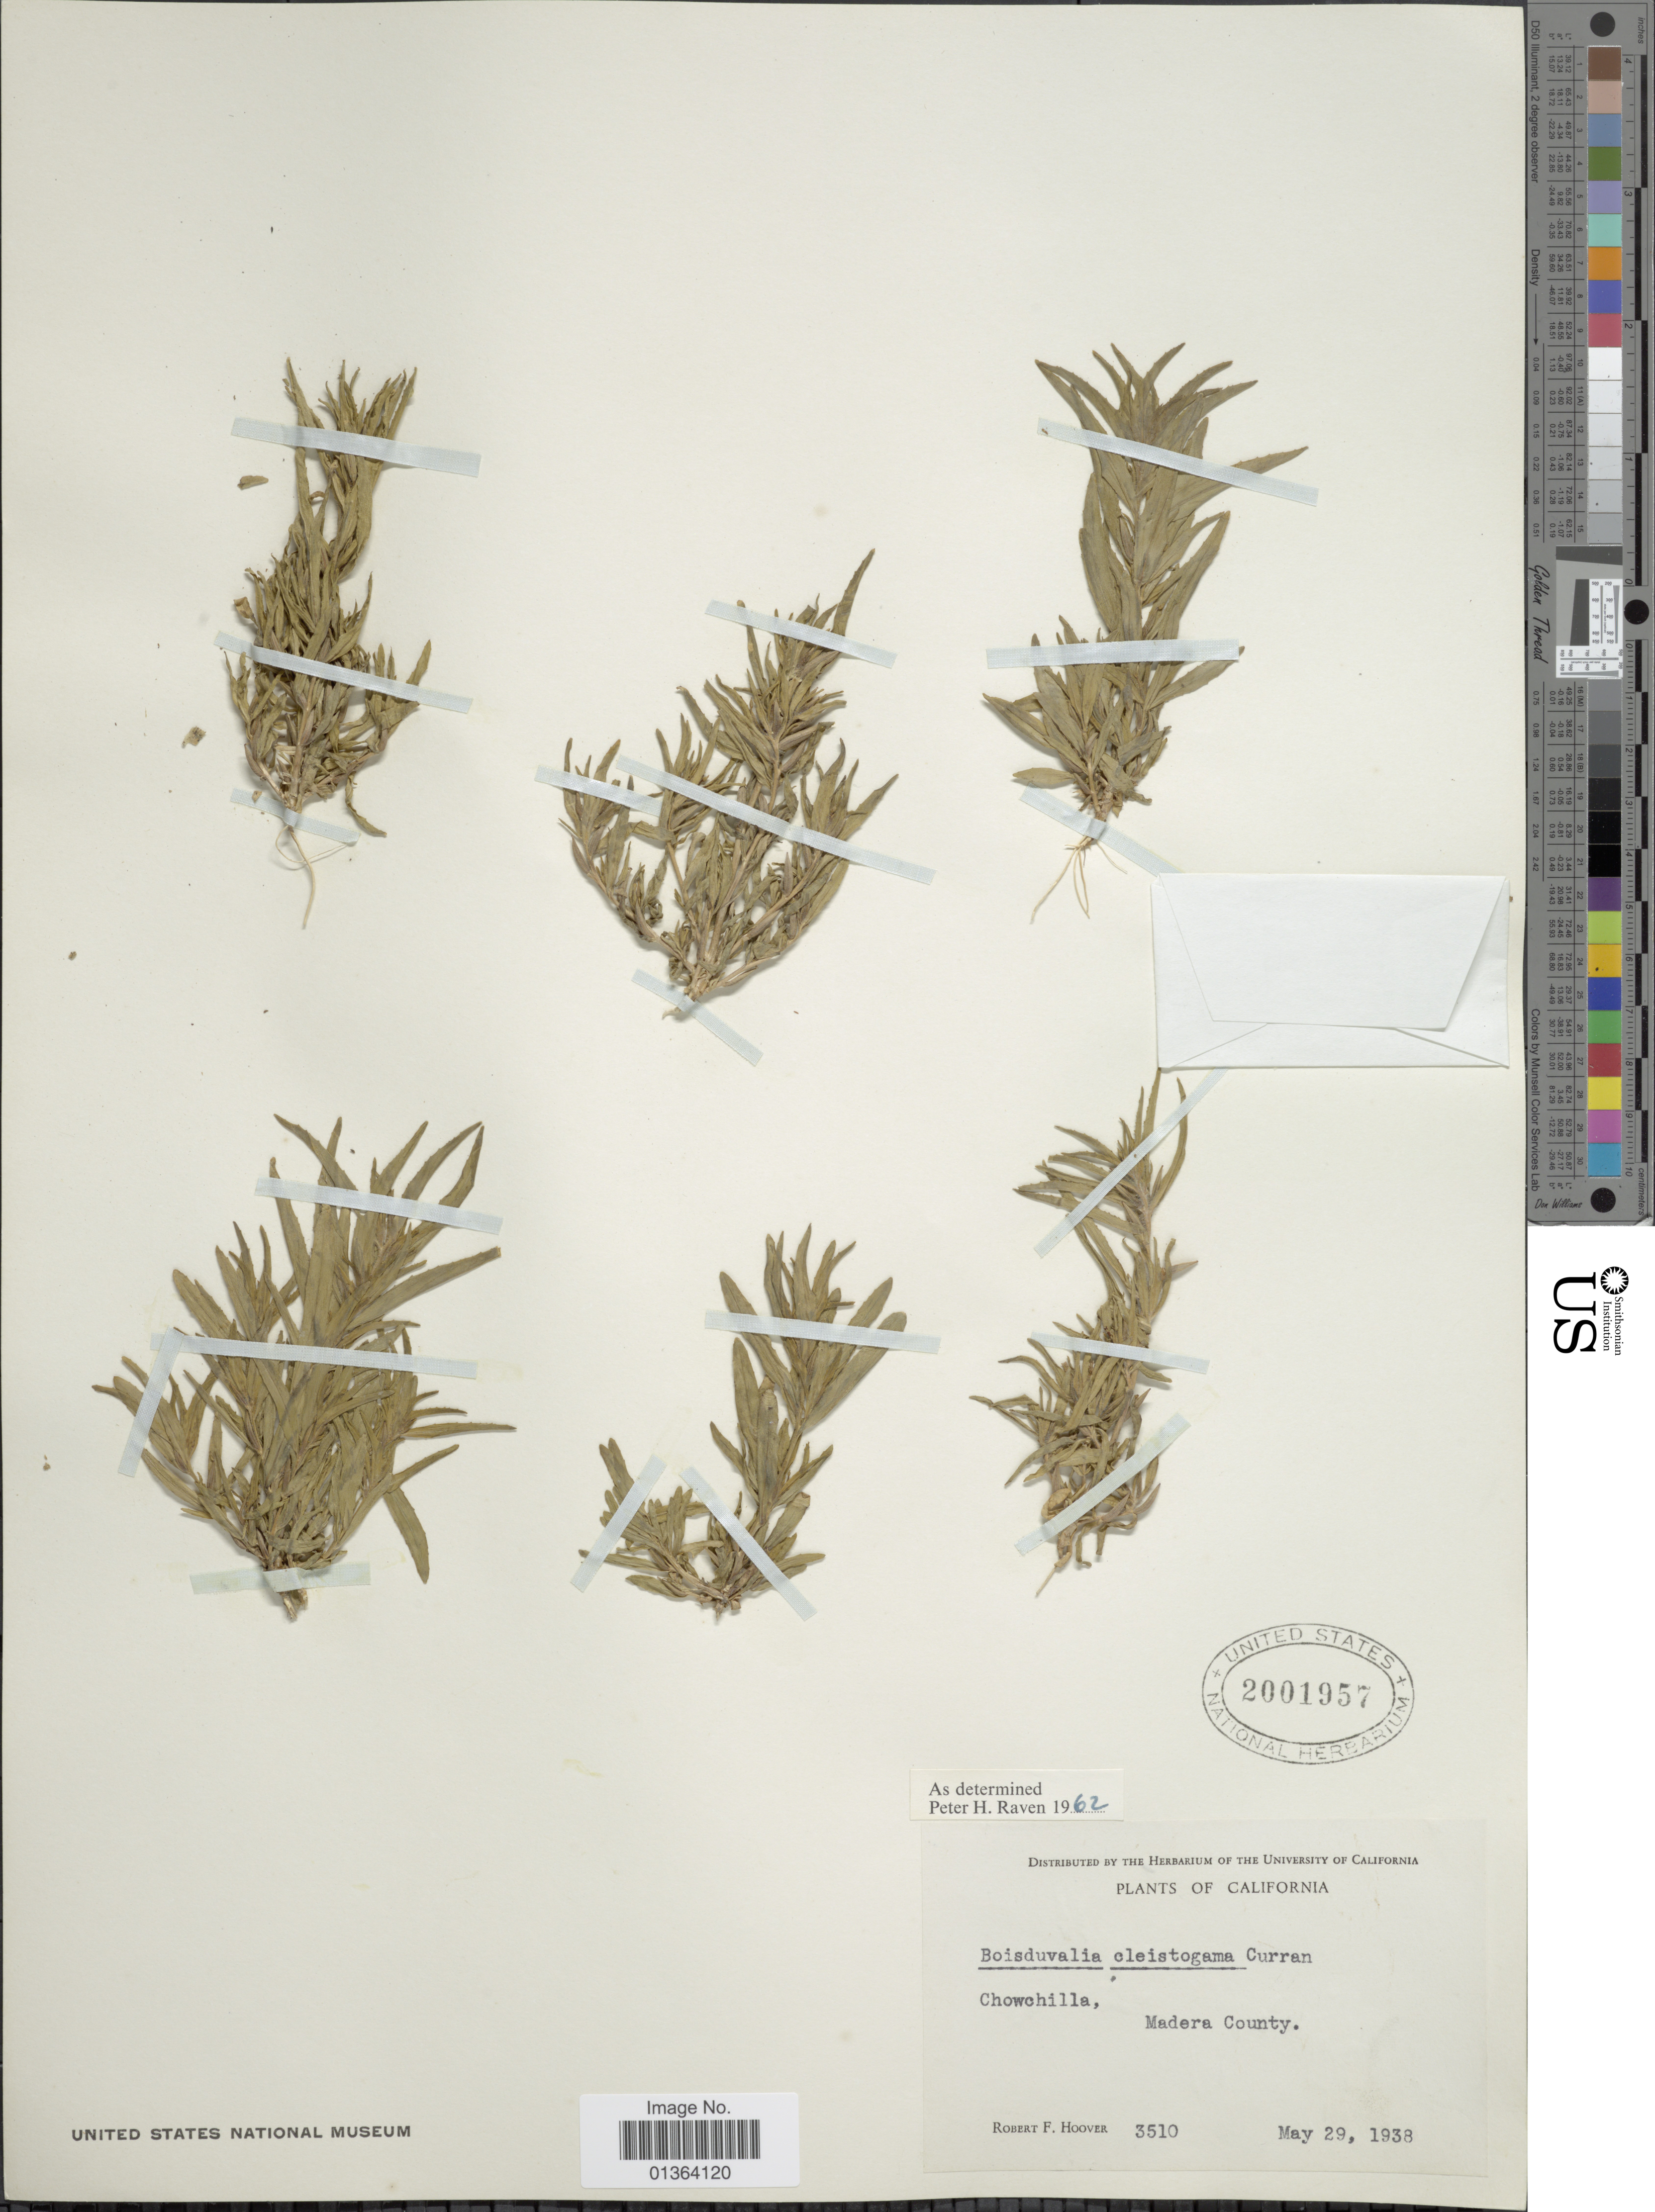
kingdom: Plantae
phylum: Tracheophyta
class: Magnoliopsida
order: Myrtales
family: Onagraceae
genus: Epilobium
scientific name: Epilobium cleistogamum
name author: (Curran) Hoch & P.H. Raven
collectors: R. F. Hoover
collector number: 3510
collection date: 1938-05-29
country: United States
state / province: California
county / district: Madera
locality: Chowchilla, Madera County.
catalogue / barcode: US 2001957